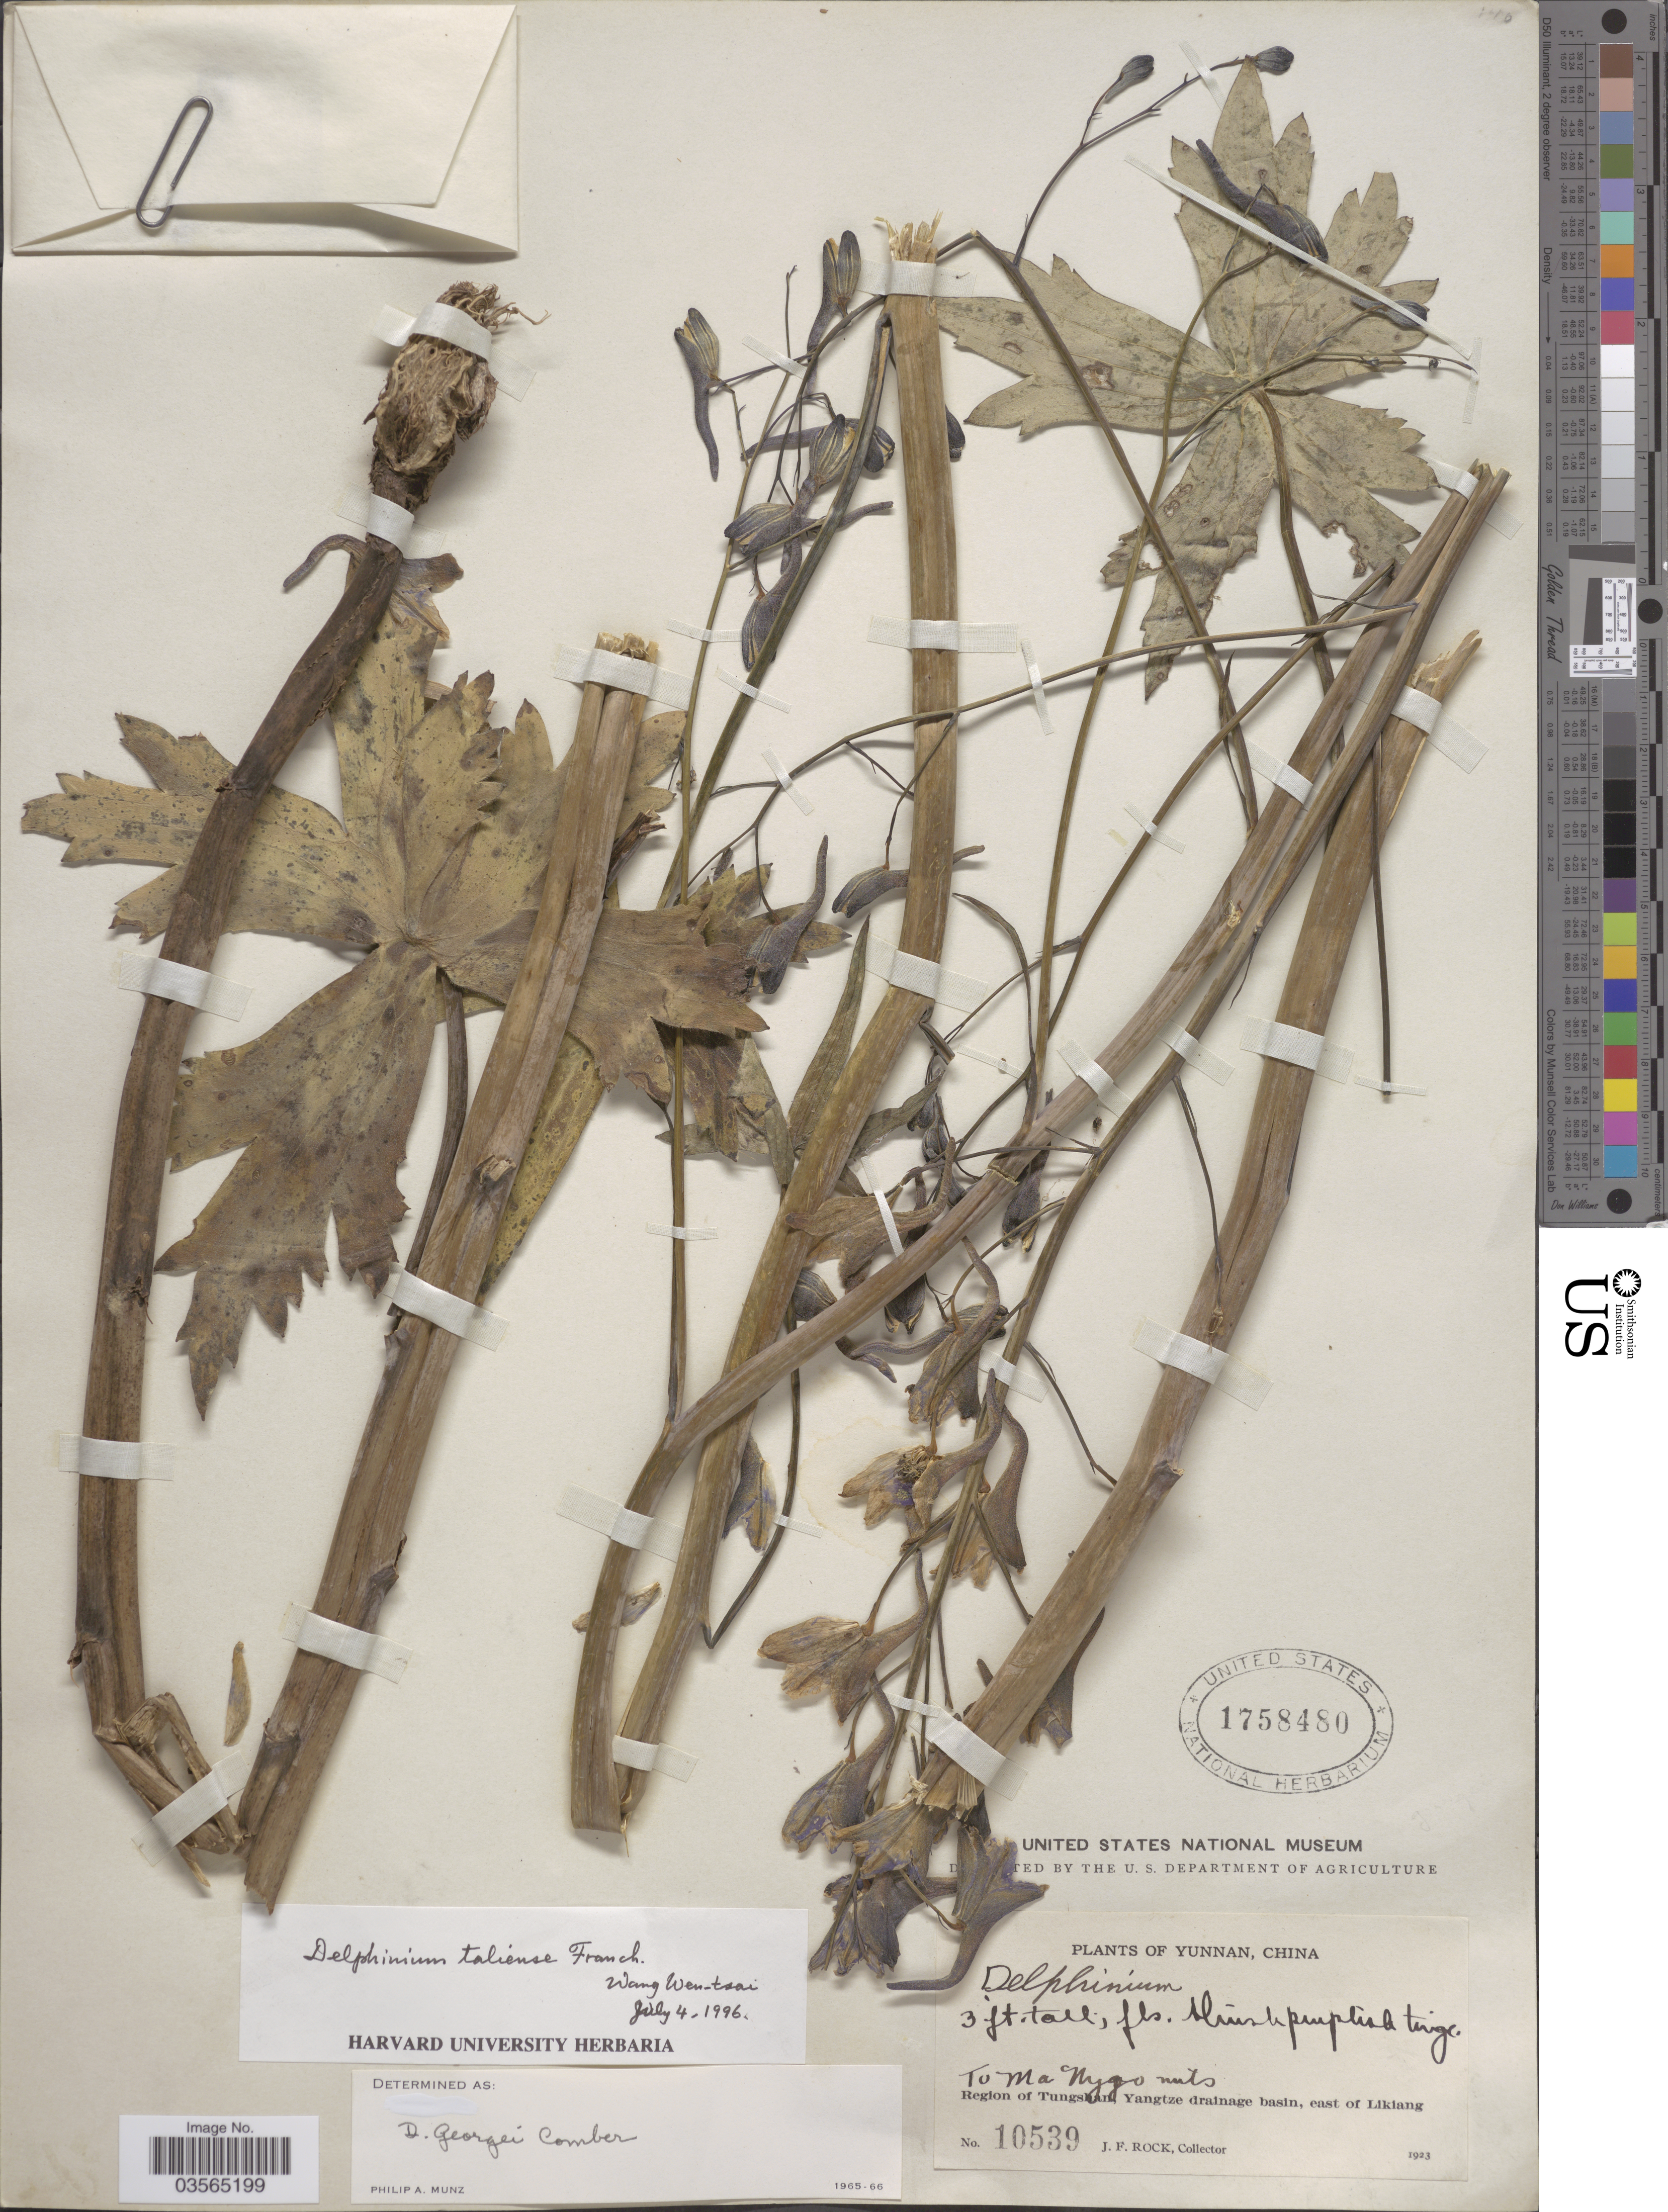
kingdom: Plantae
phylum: Tracheophyta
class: Magnoliopsida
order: Ranunculales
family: Ranunculaceae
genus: Delphinium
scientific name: Delphinium taliense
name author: Franch.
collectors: J. Rock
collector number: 10539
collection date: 1923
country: China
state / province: Yunnan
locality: To Ma Nygo Mts. Region of Tungshan, Yangtze drainage basin, east of Likiang.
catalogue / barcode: US 1758480